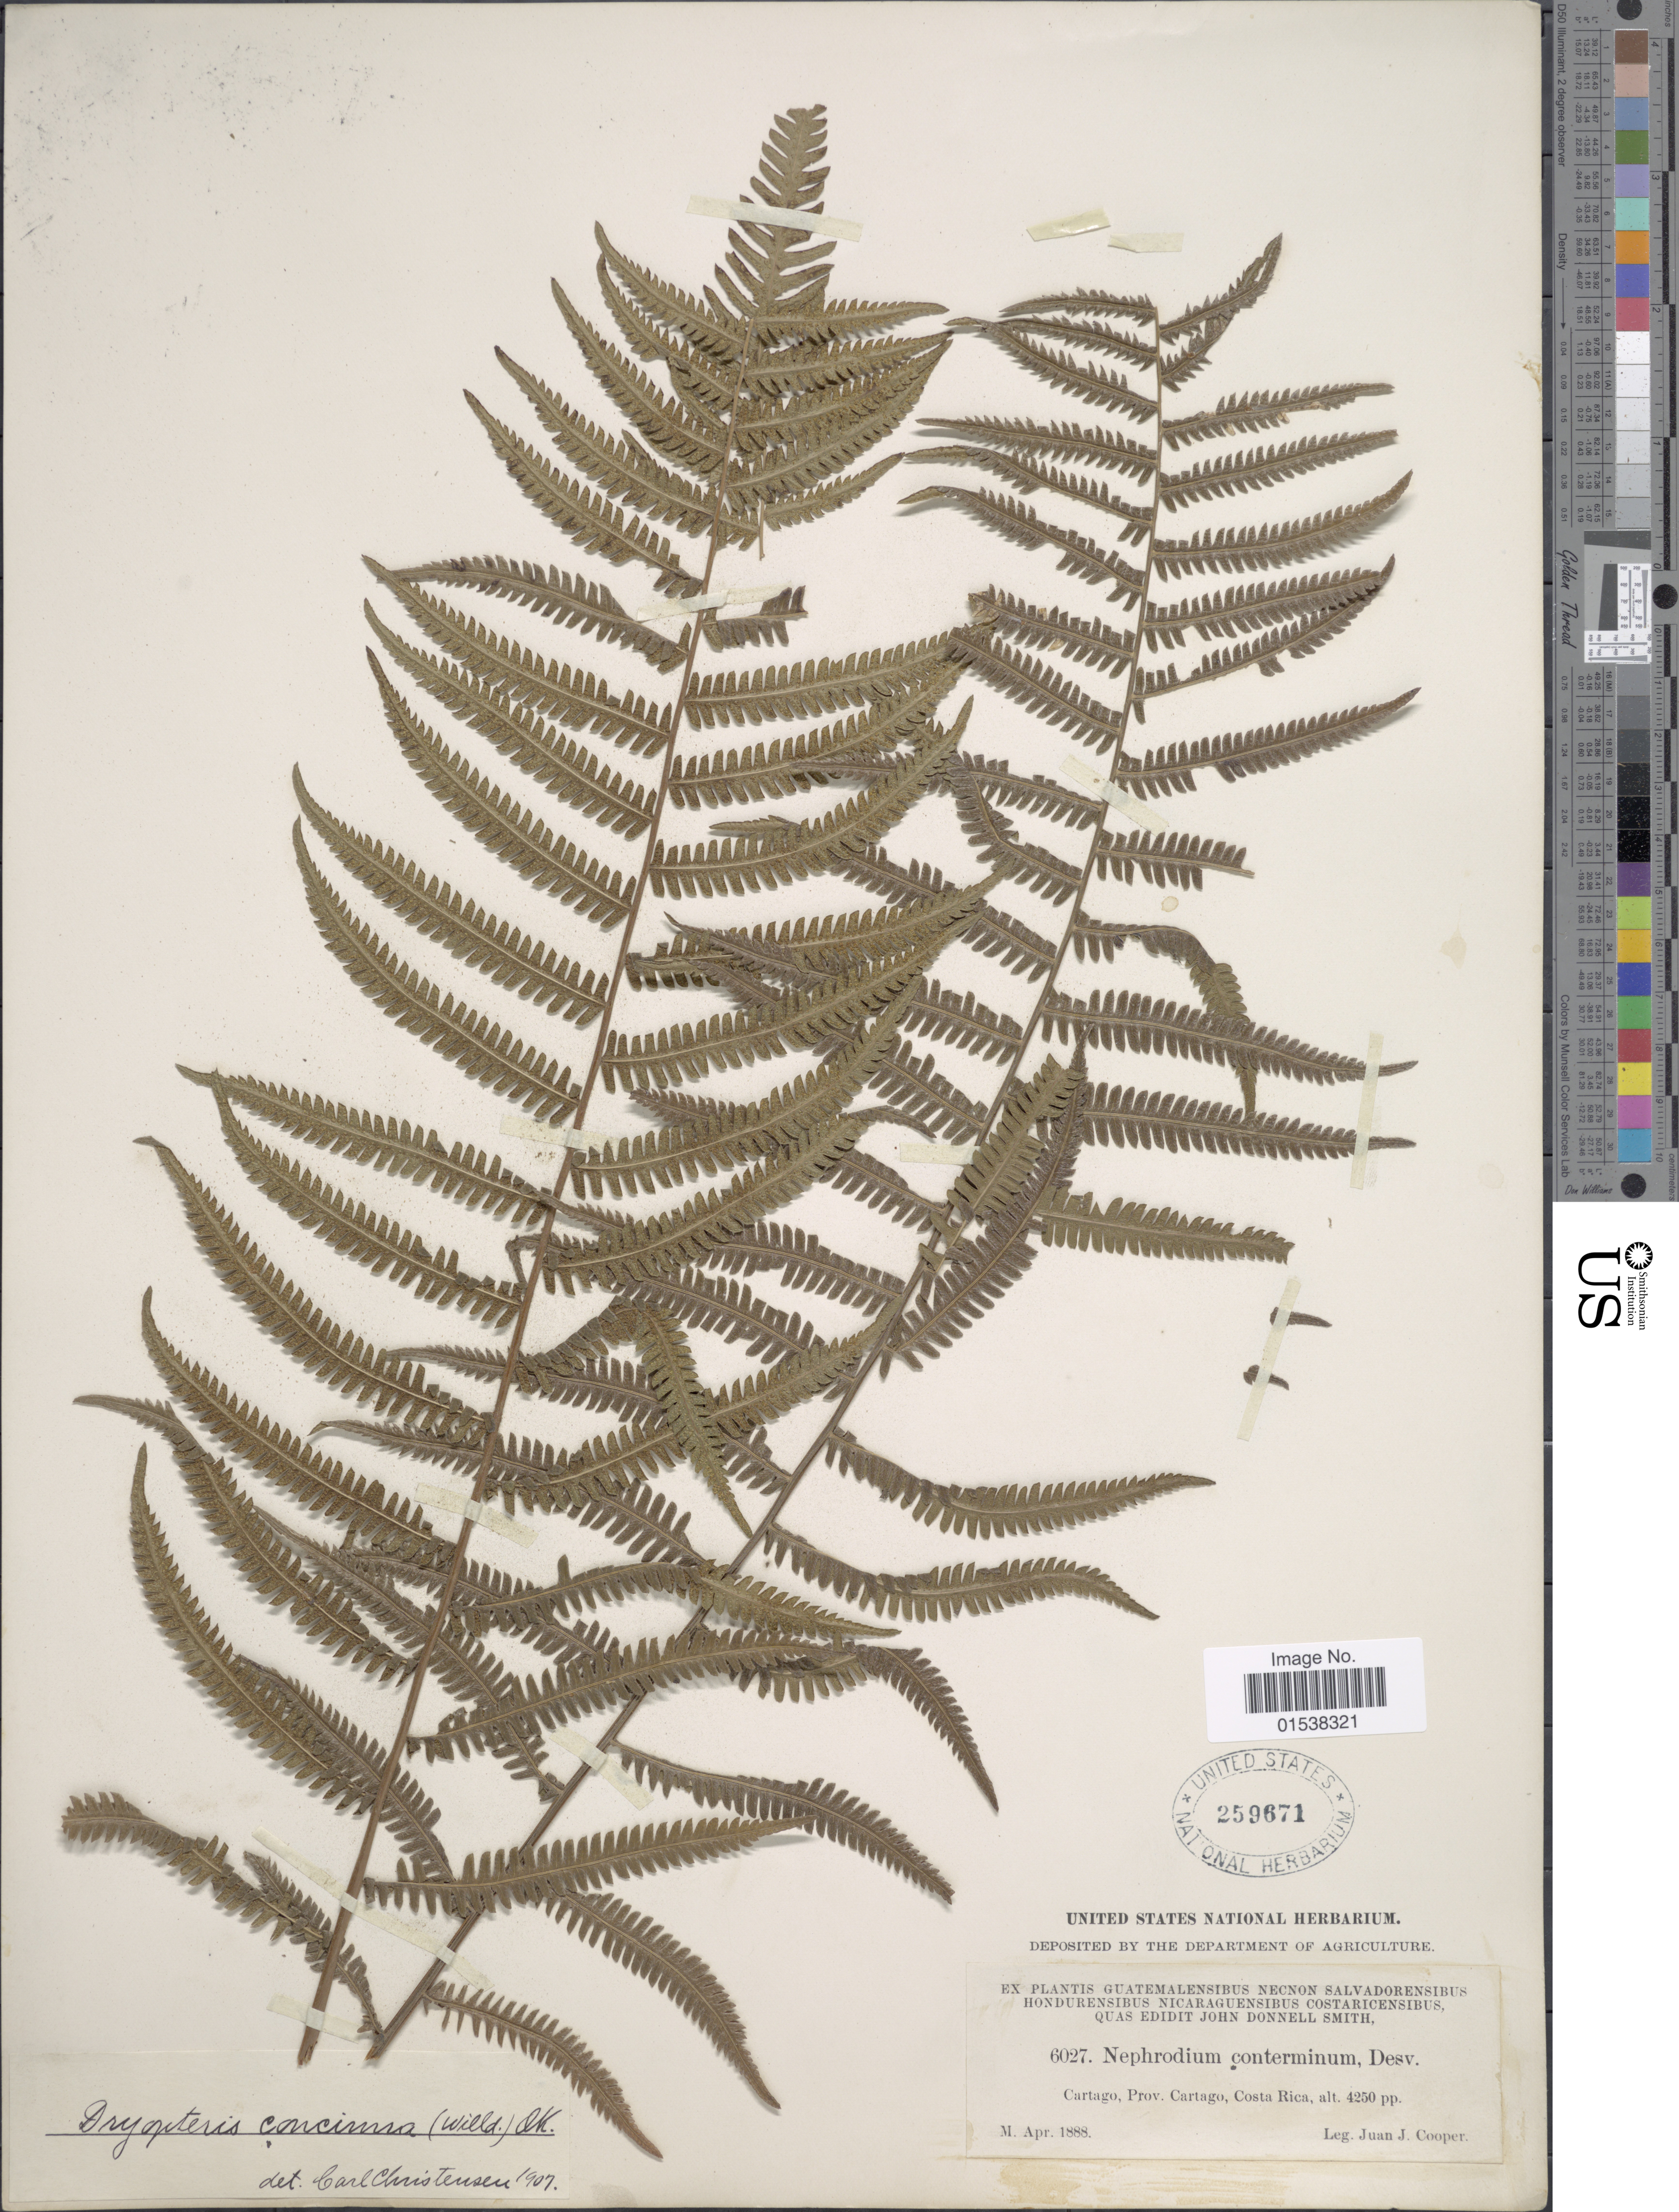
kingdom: Plantae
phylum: Tracheophyta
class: Polypodiopsida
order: Polypodiales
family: Thelypteridaceae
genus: Amauropelta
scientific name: Amauropelta concinna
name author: (Willd.) Pic. Serm.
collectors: J. J. Cooper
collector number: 6027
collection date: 1888-04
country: Costa Rica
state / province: Cartago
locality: Cartago, Prov. Cartago, Costa Rica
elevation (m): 1295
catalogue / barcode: US 259671